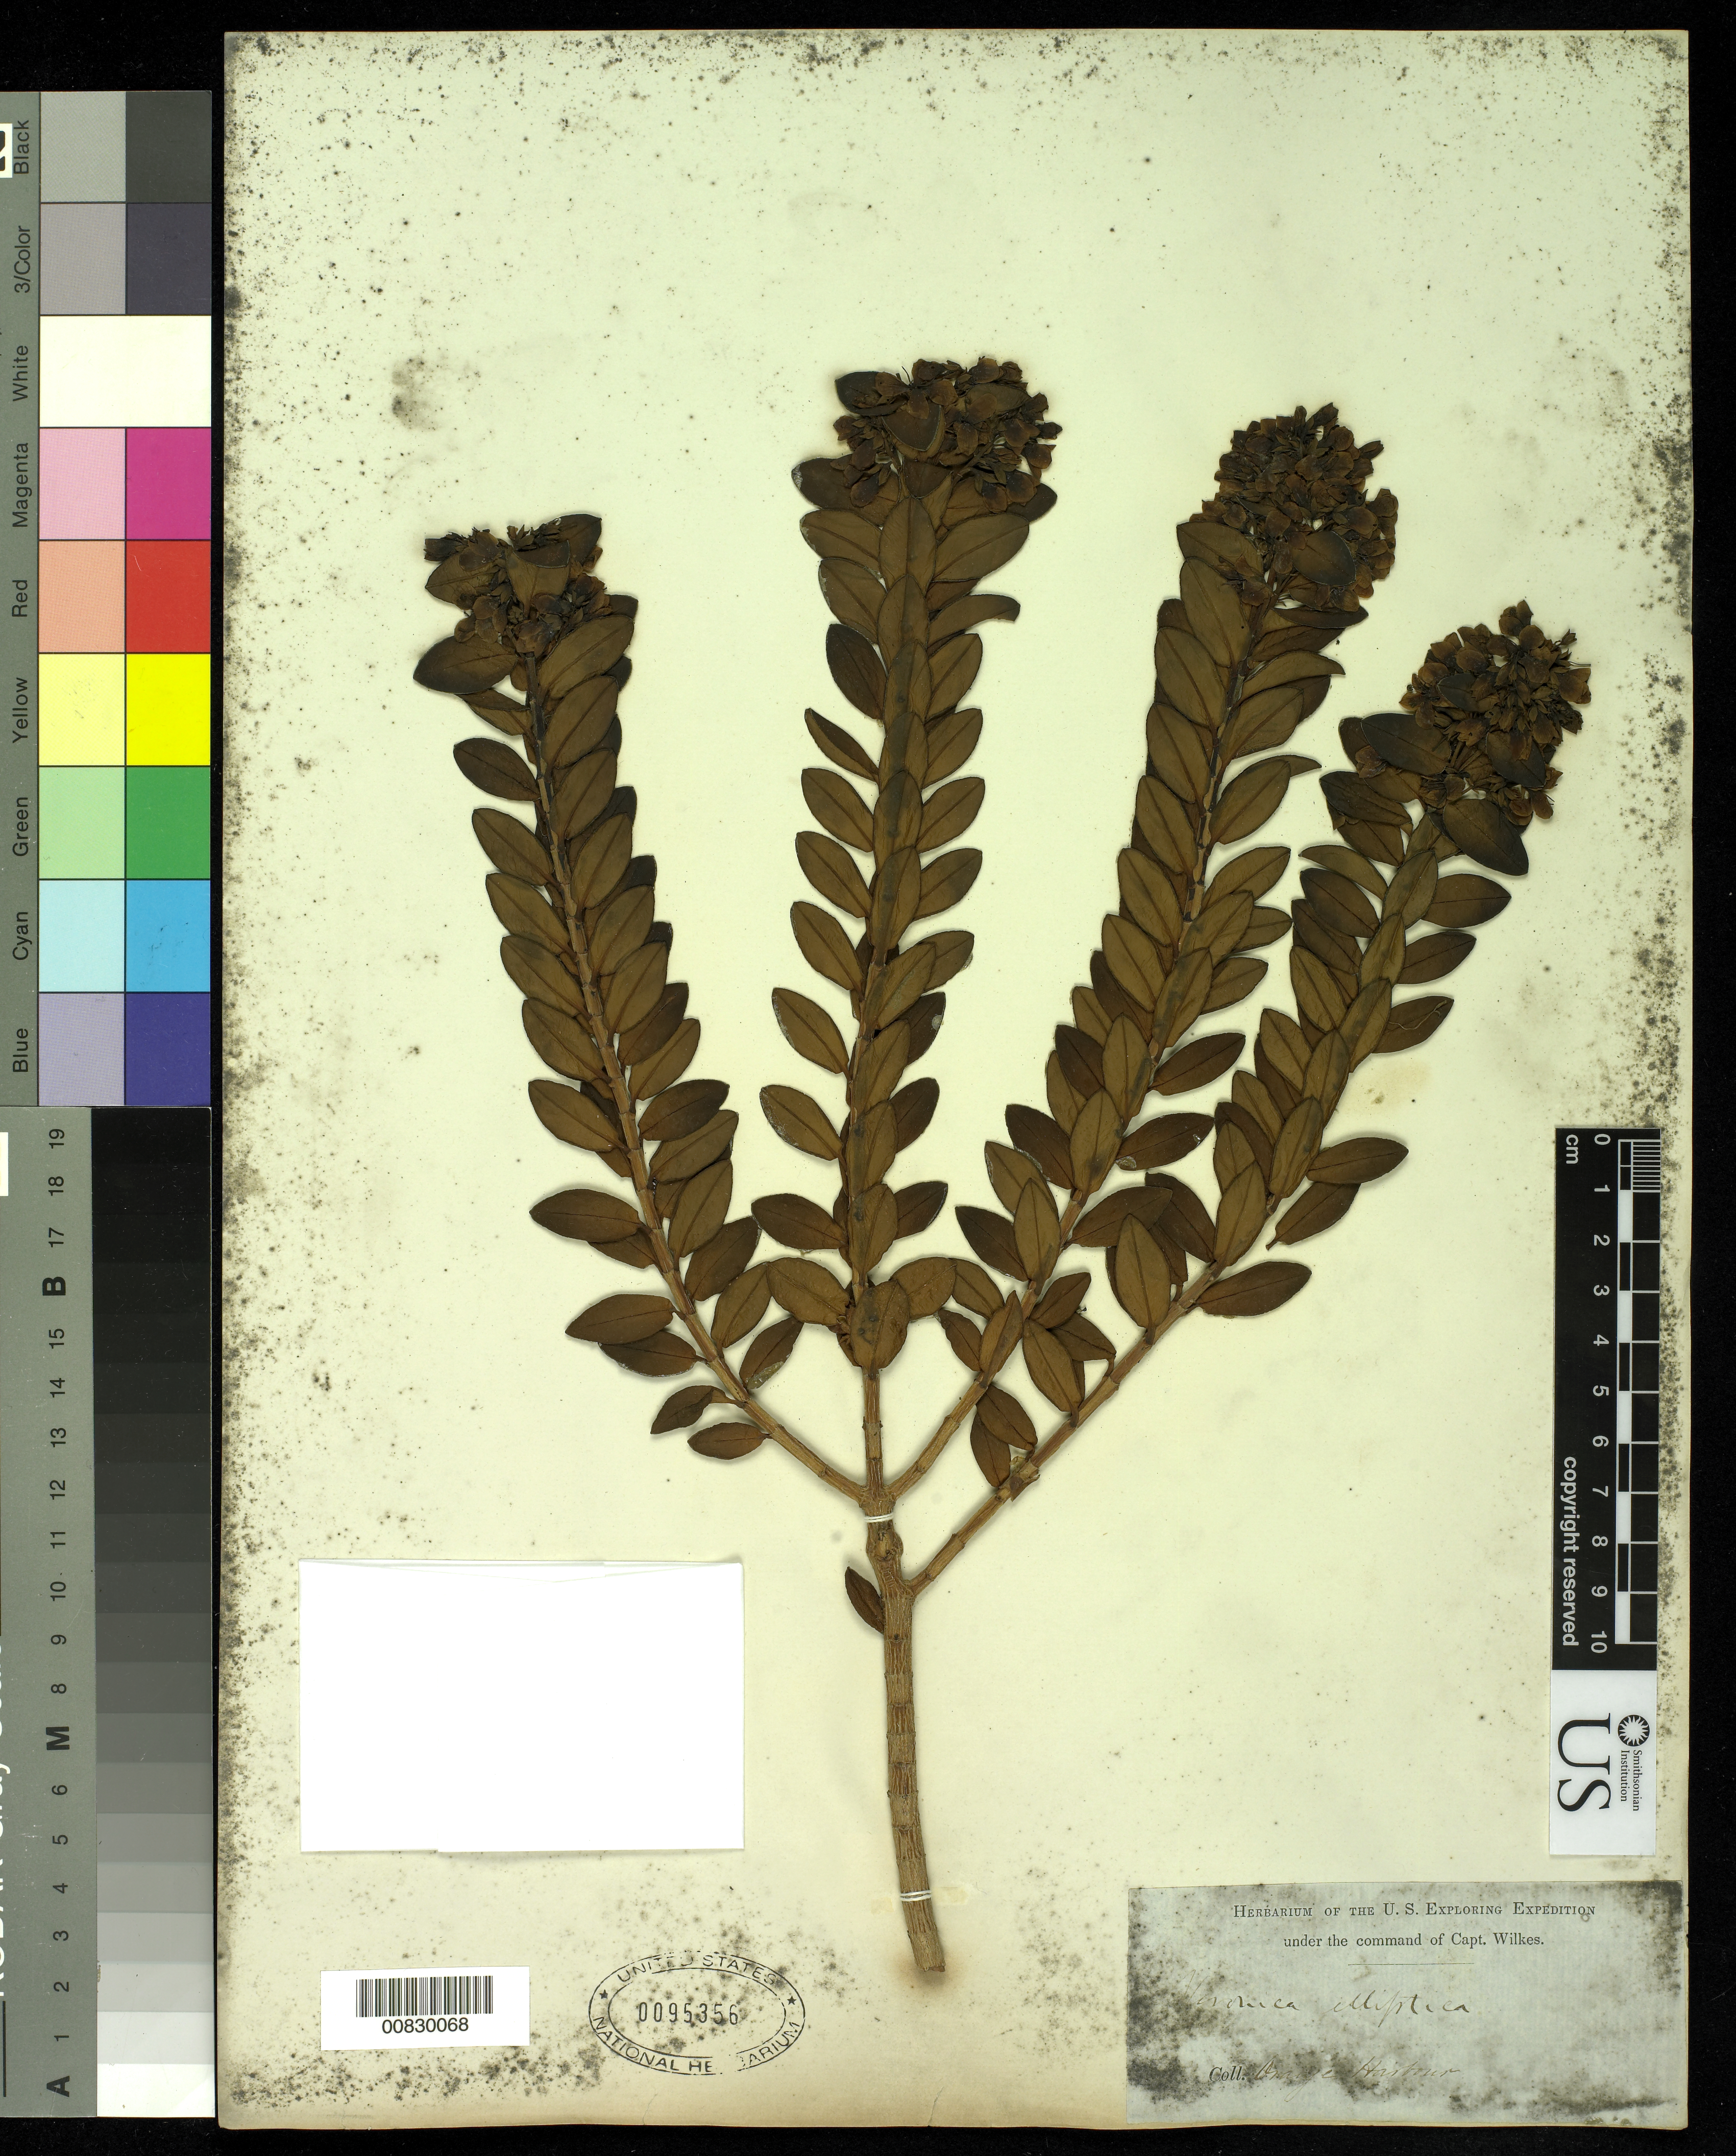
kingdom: Plantae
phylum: Tracheophyta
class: Magnoliopsida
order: Lamiales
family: Plantaginaceae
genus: Hebe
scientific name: Hebe elliptica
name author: (G. Forst.) Pennell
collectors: Wilkes Explor. Exped.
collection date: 1838/1842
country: Argentina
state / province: Tierra del Fuego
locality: Orange Harbor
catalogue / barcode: US 95356